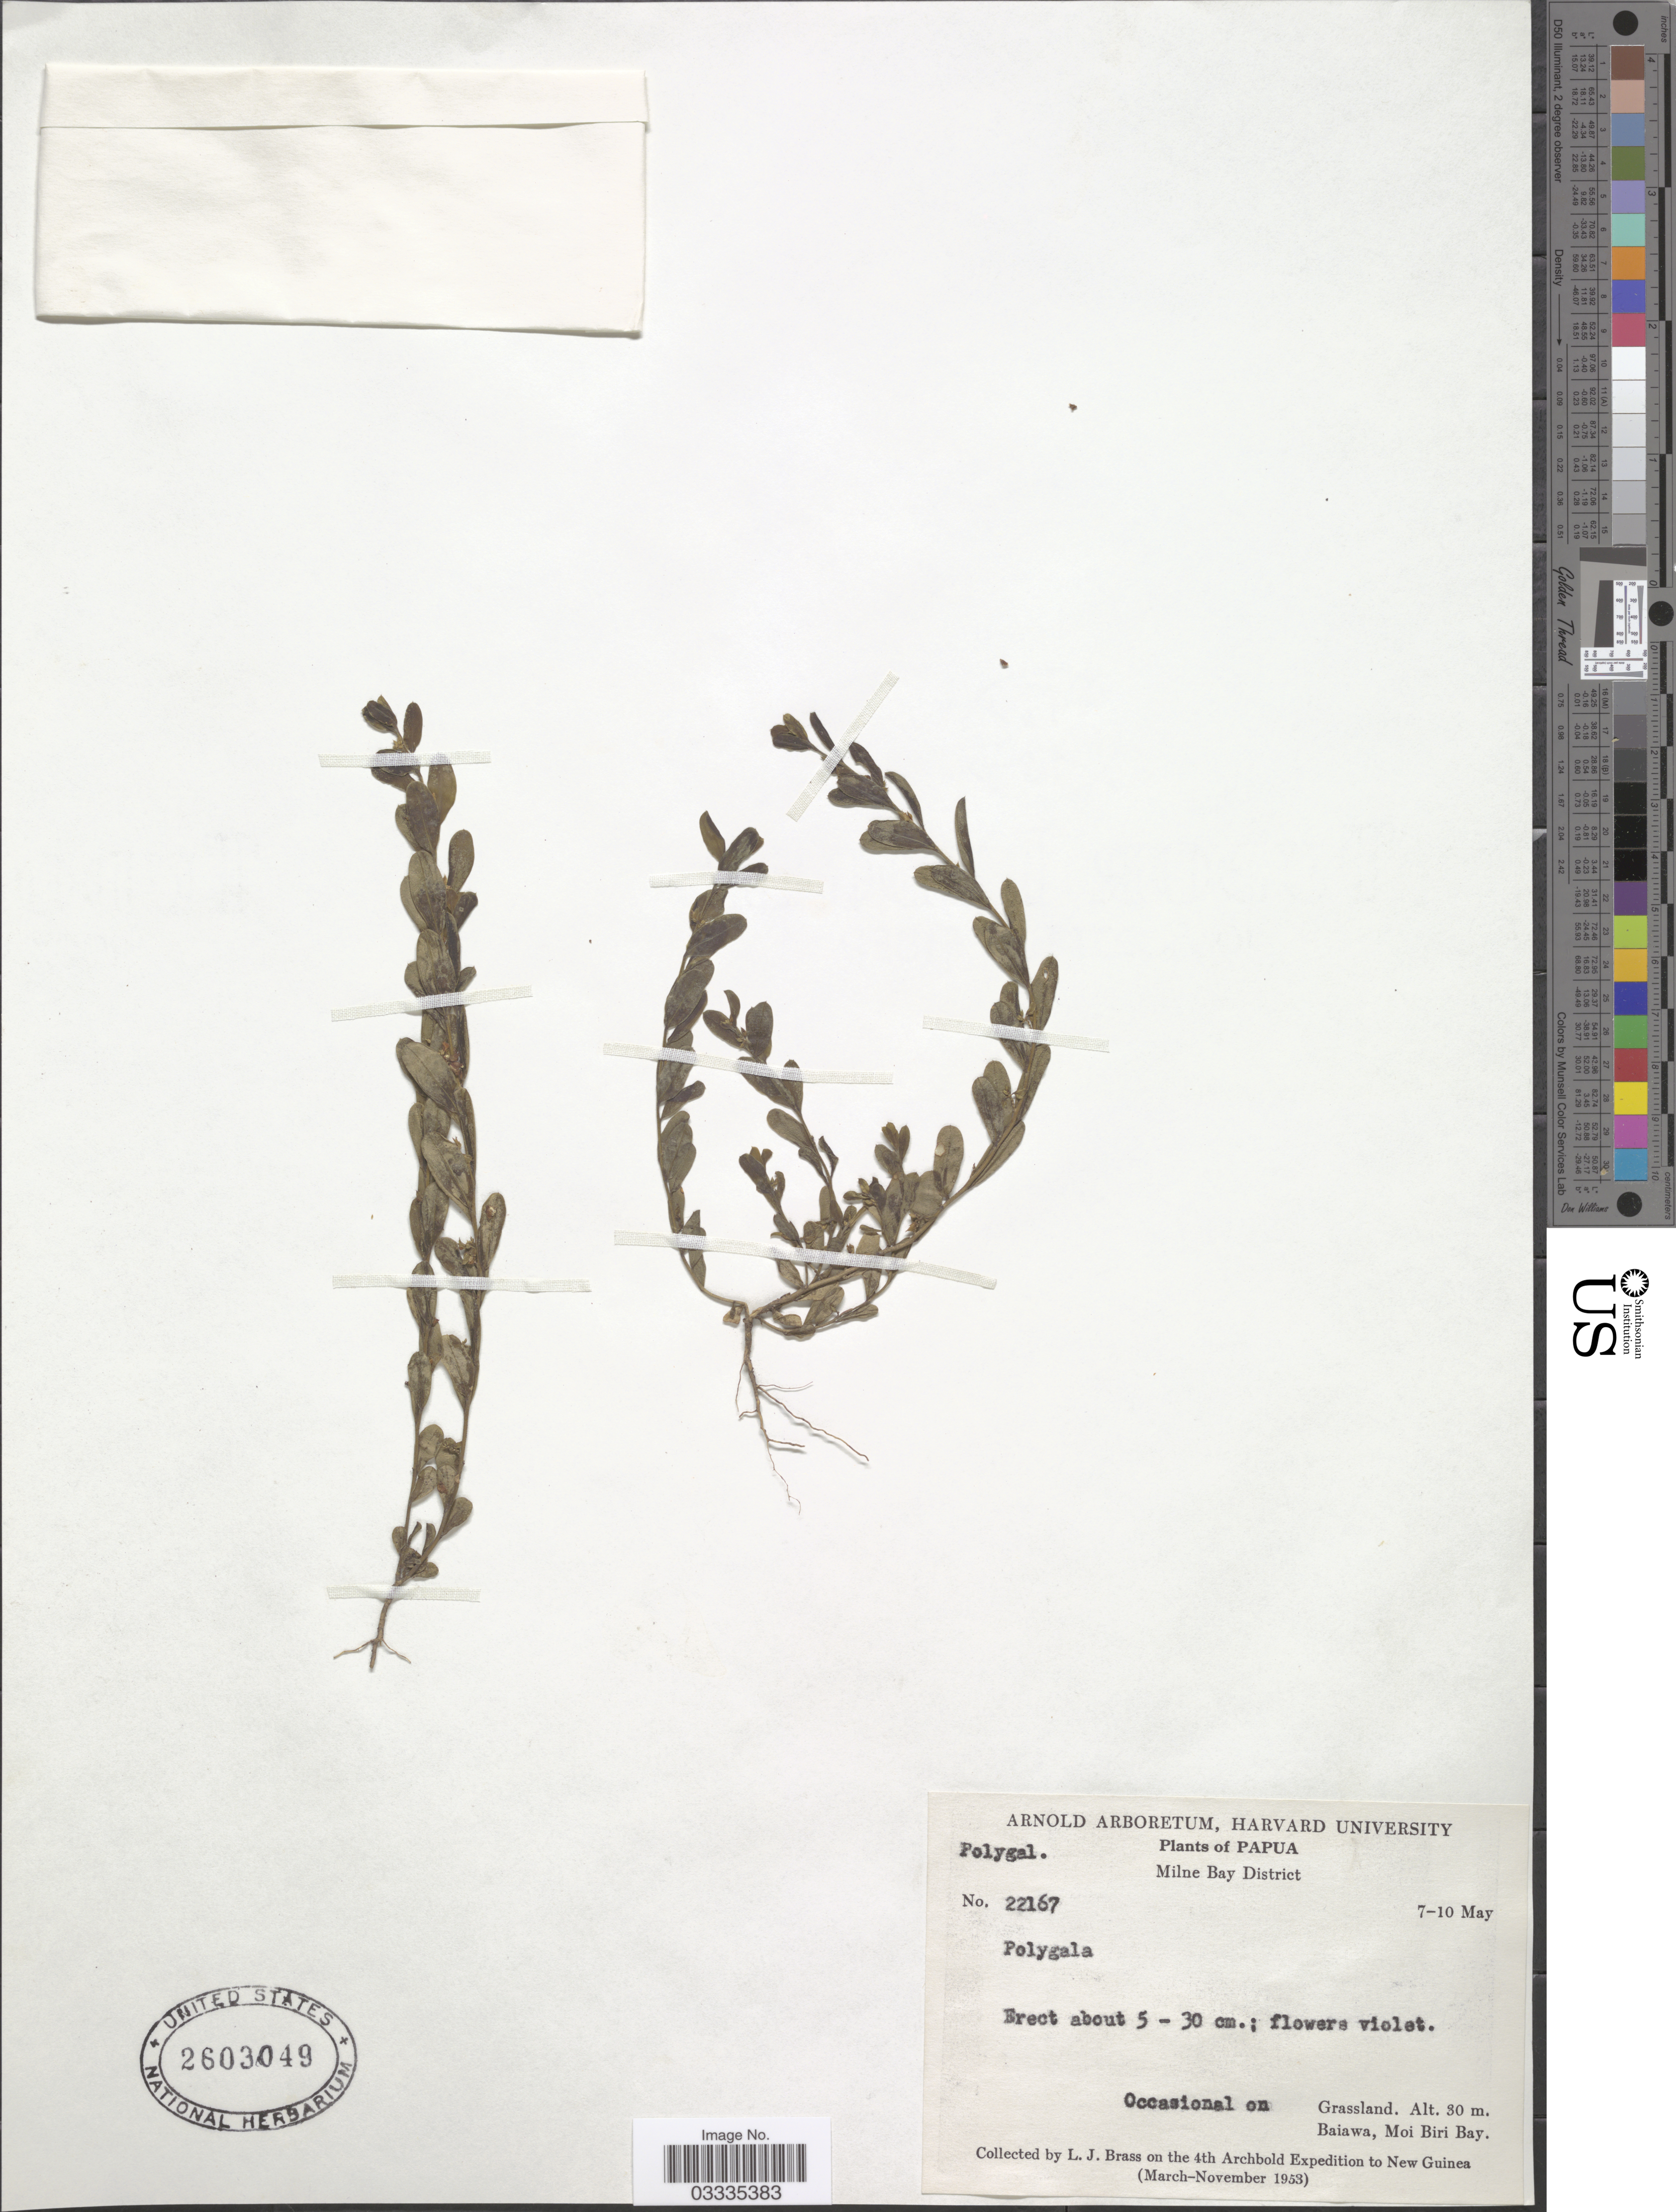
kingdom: Plantae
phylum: Tracheophyta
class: Magnoliopsida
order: Fabales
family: Polygalaceae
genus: Polygala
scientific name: Polygala sp.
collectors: L. J. Brass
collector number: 22167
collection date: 1953-05-07/1953-05-10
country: Papua New Guinea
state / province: Milne Bay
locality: Milne Bay District. Baiawa, Moi Biri Bay.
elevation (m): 30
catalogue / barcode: US 2603049